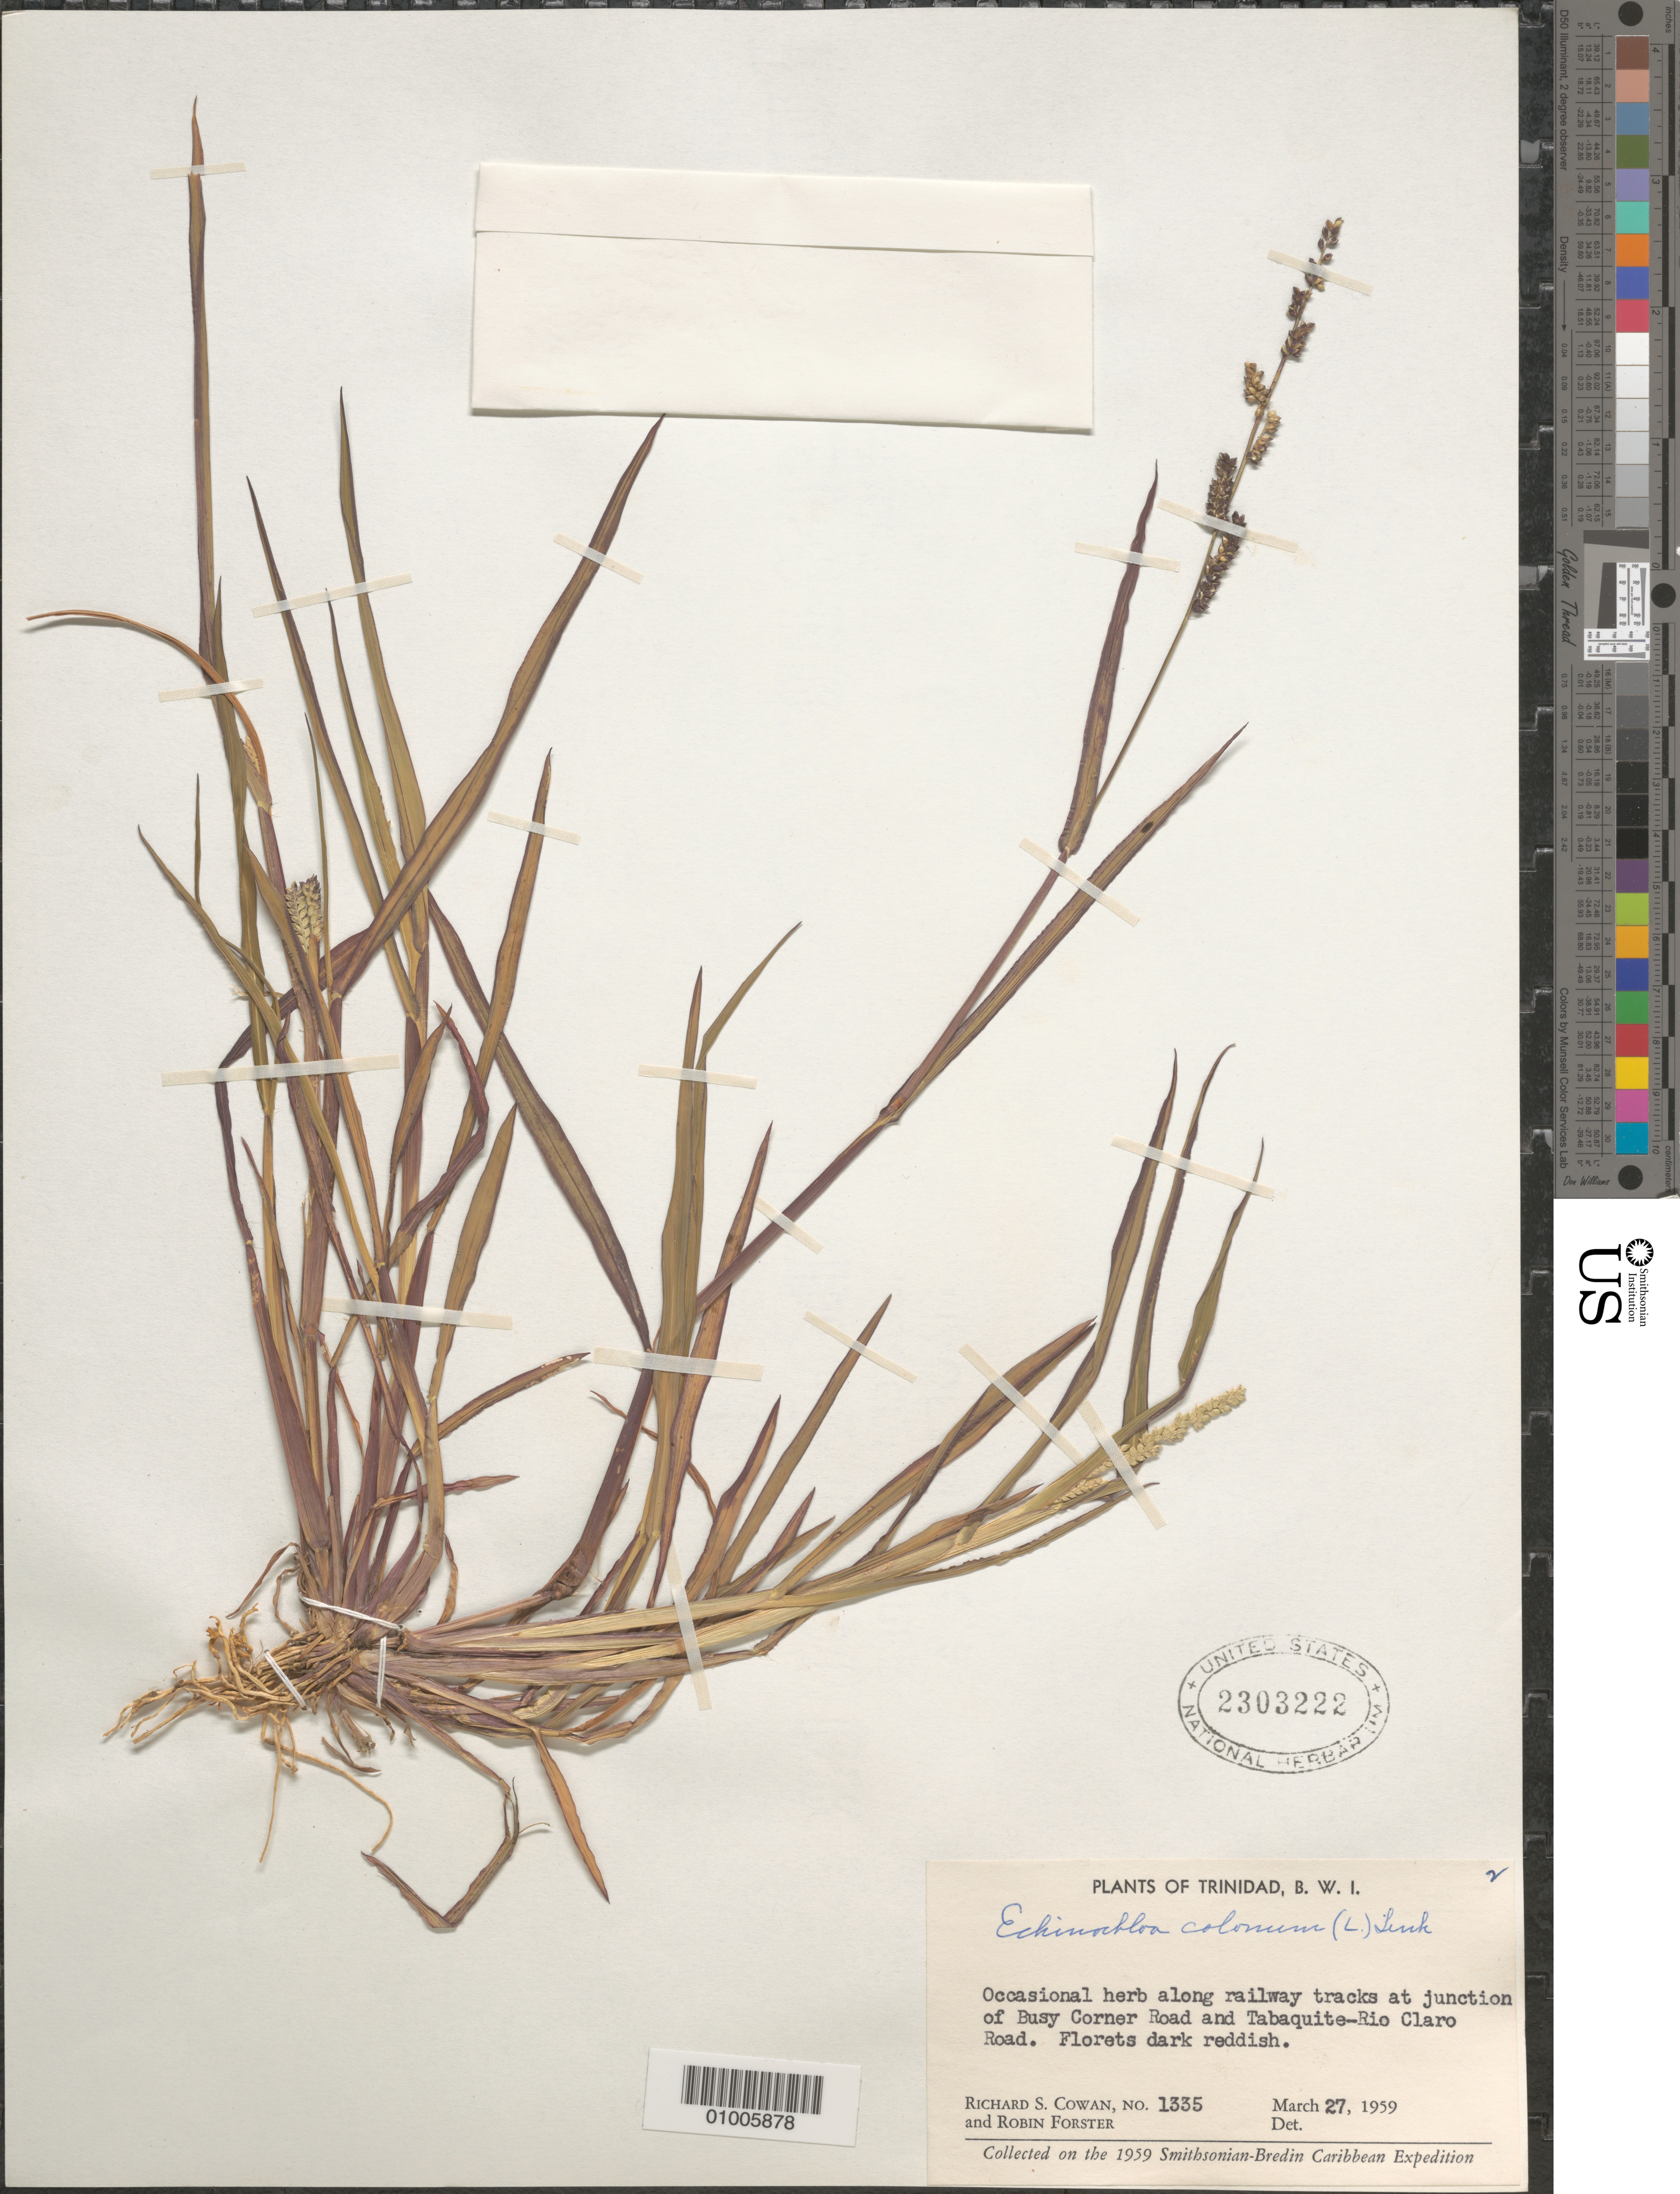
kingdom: Plantae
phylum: Tracheophyta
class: Liliopsida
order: Poales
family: Poaceae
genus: Echinochloa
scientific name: Echinochloa colona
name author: (L.) Link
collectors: R. S. Cowan & R. Forster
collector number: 1335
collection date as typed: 27 Mar 1959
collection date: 1959-03-27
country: Trinidad and Tobago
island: Trinidad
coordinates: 0 N, 0 E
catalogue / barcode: US 2303222